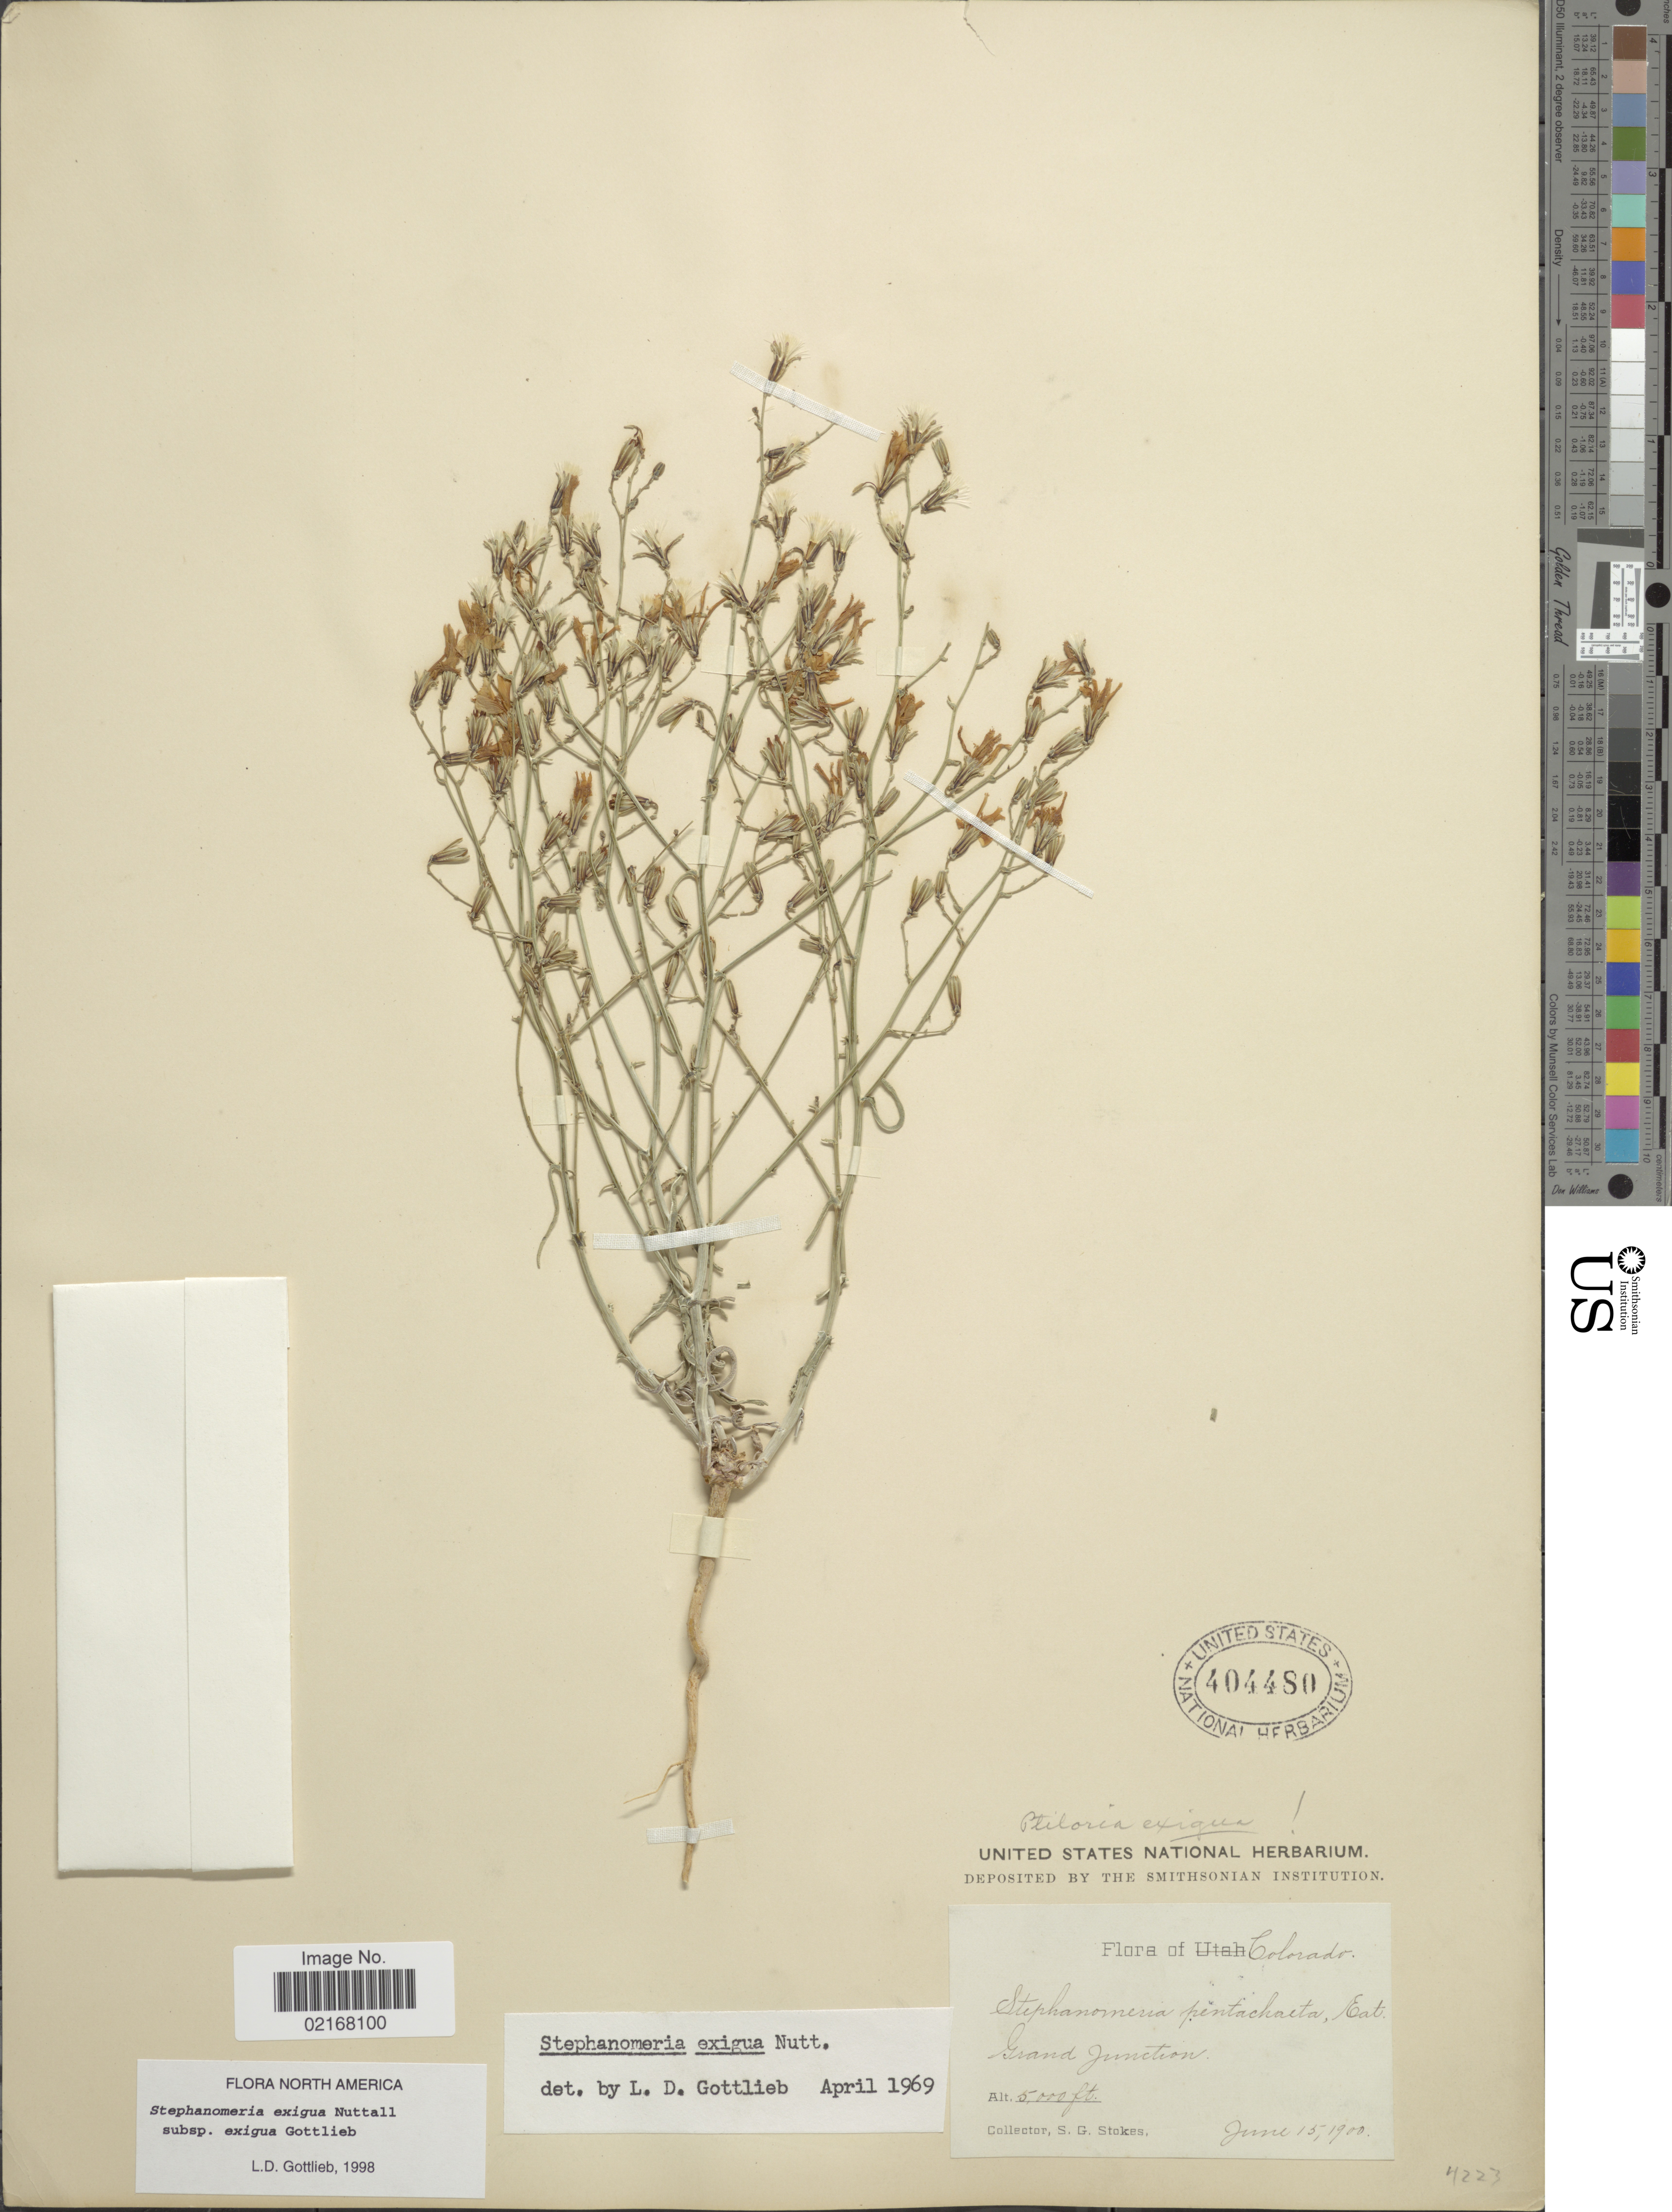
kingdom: Plantae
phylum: Tracheophyta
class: Magnoliopsida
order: Asterales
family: Asteraceae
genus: Stephanomeria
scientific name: Stephanomeria exigua subsp. exigua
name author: Nutt.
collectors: S. G. Stokes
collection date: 1900-06-15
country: United States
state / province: Colorado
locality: Grand Junction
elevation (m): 1524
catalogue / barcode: US 404480